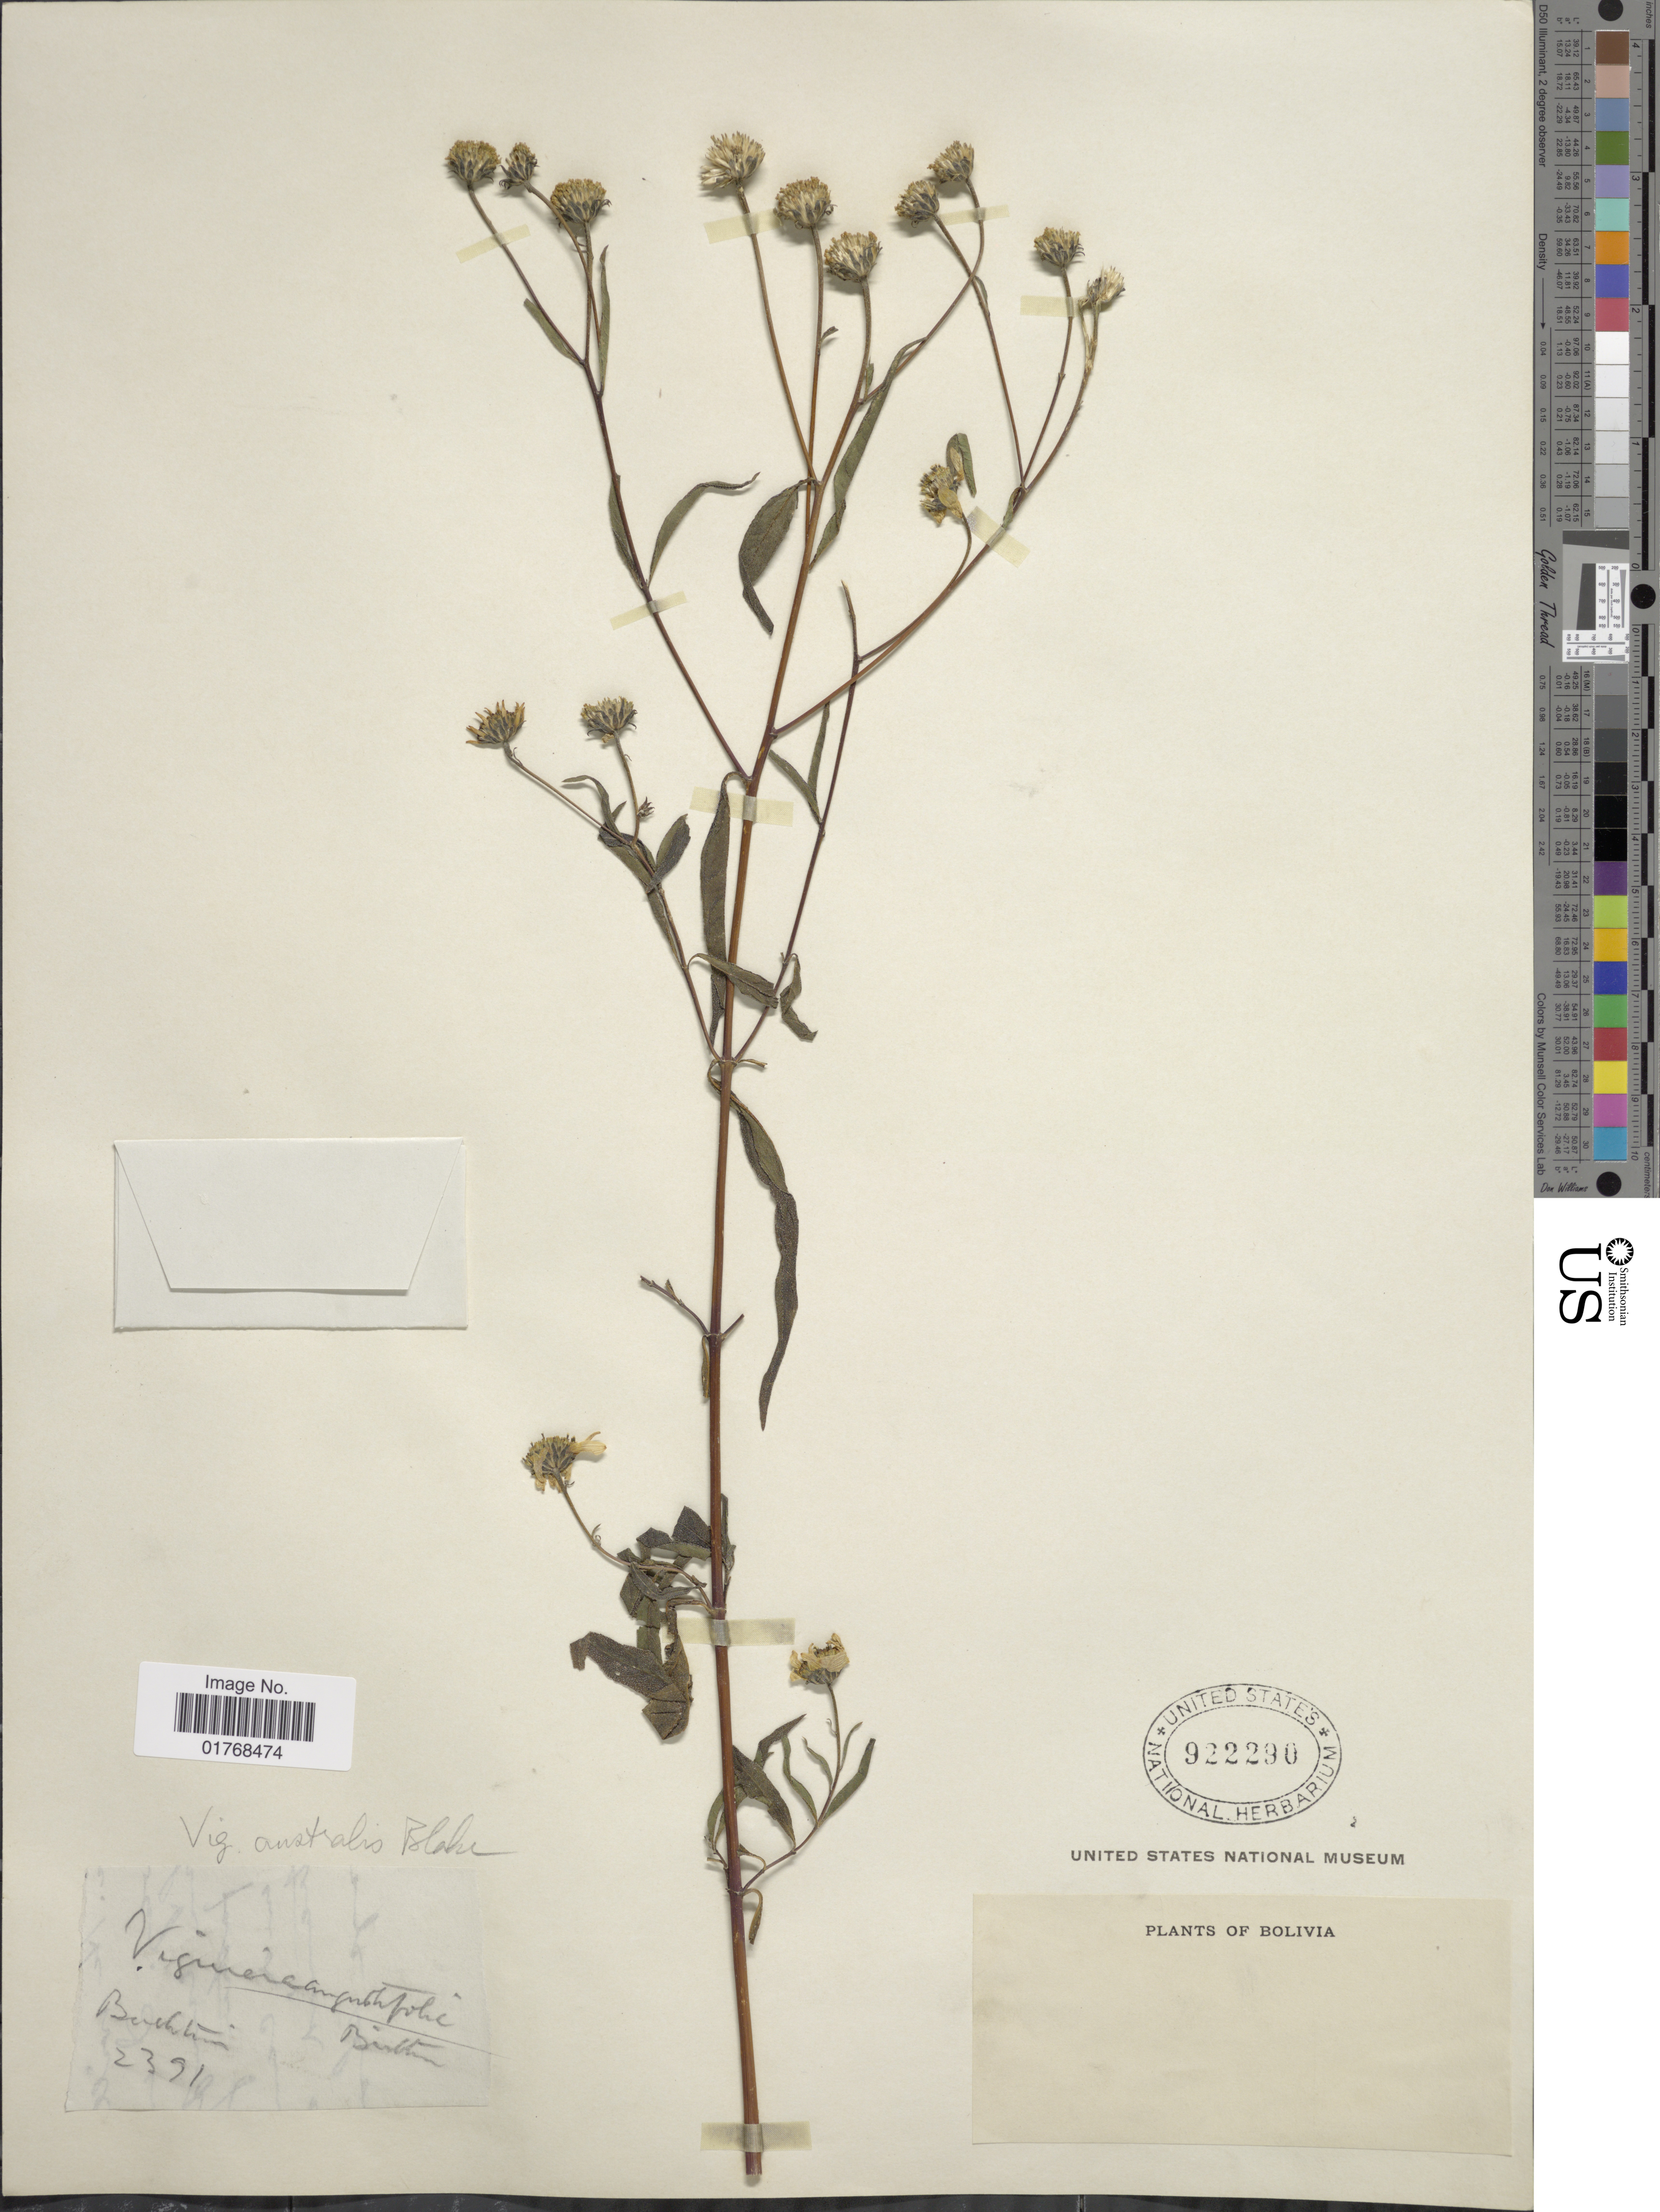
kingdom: Plantae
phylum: Tracheophyta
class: Magnoliopsida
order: Asterales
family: Asteraceae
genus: Viguiera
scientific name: Viguiera australis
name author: Blake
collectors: O. Buchtien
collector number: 2391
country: Bolivia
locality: Bolivia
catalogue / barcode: US 922290